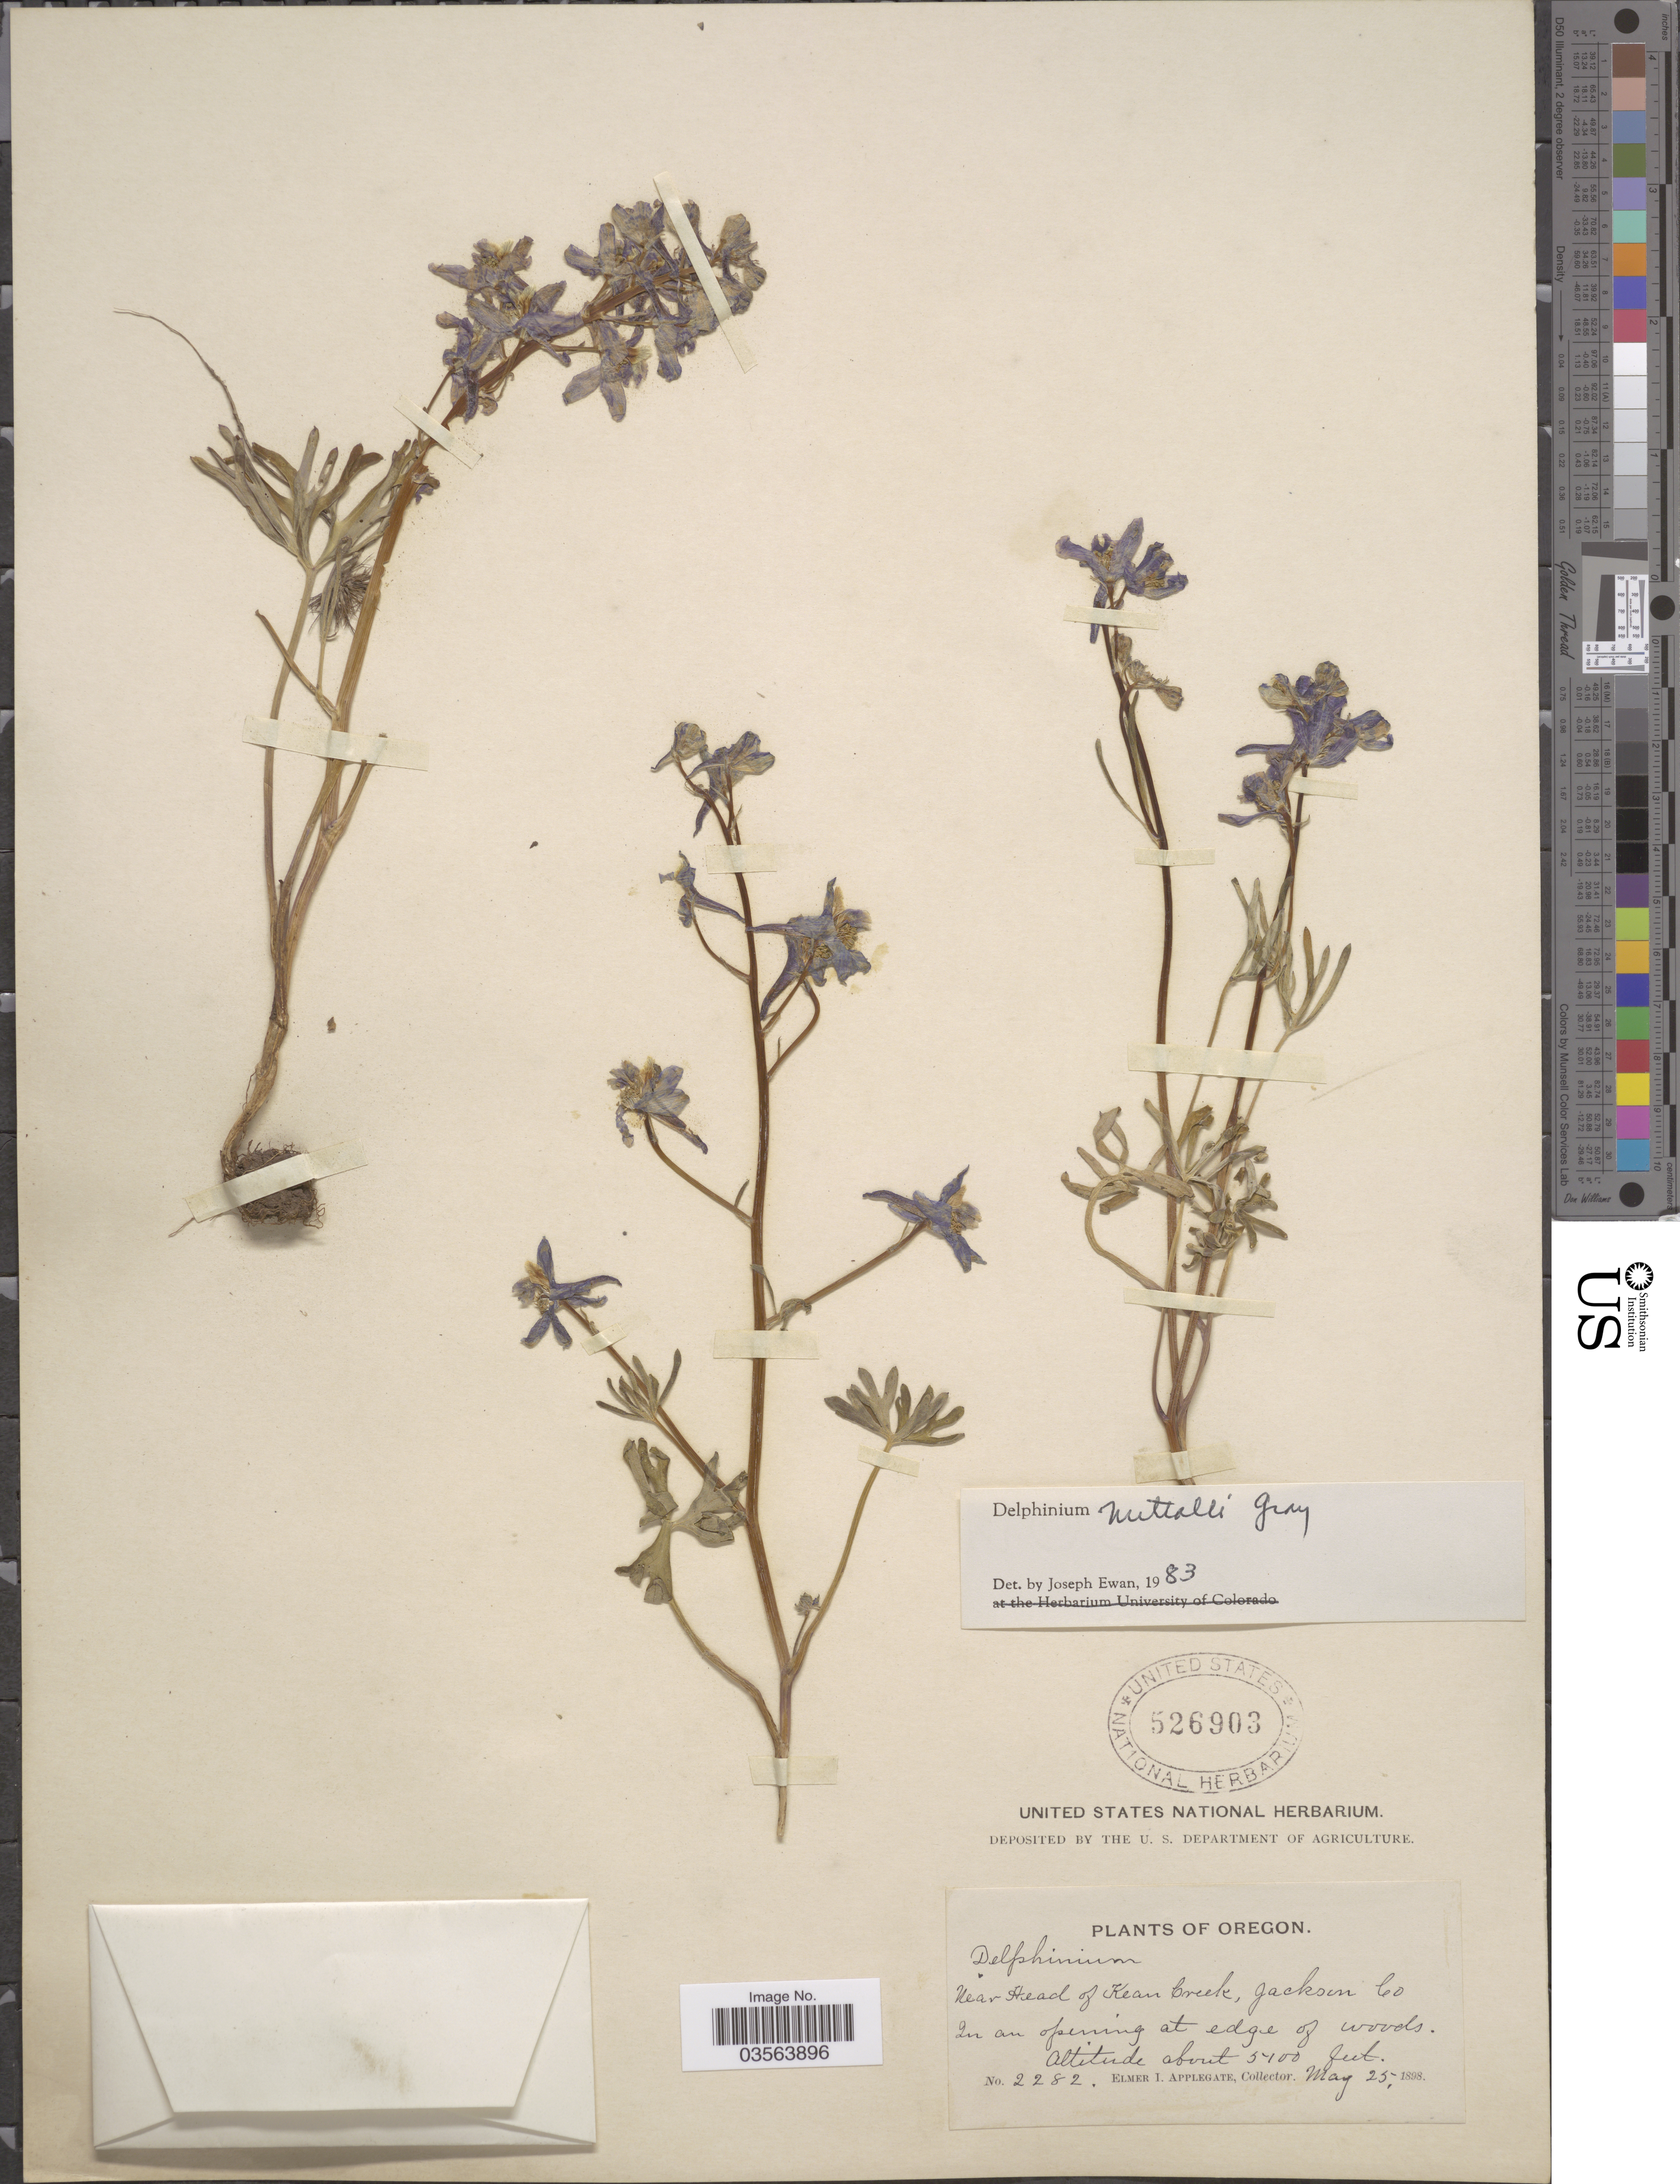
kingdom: Plantae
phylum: Tracheophyta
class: Magnoliopsida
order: Ranunculales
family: Ranunculaceae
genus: Delphinium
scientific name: Delphinium nuttallii subsp. nuttallii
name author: A. Gray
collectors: E. I. Applegate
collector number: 2282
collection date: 1898-05-25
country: United States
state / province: Oregon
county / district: Jackson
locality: Near Head of Kean Creek, Jackson Co.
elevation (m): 1554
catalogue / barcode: US 526903